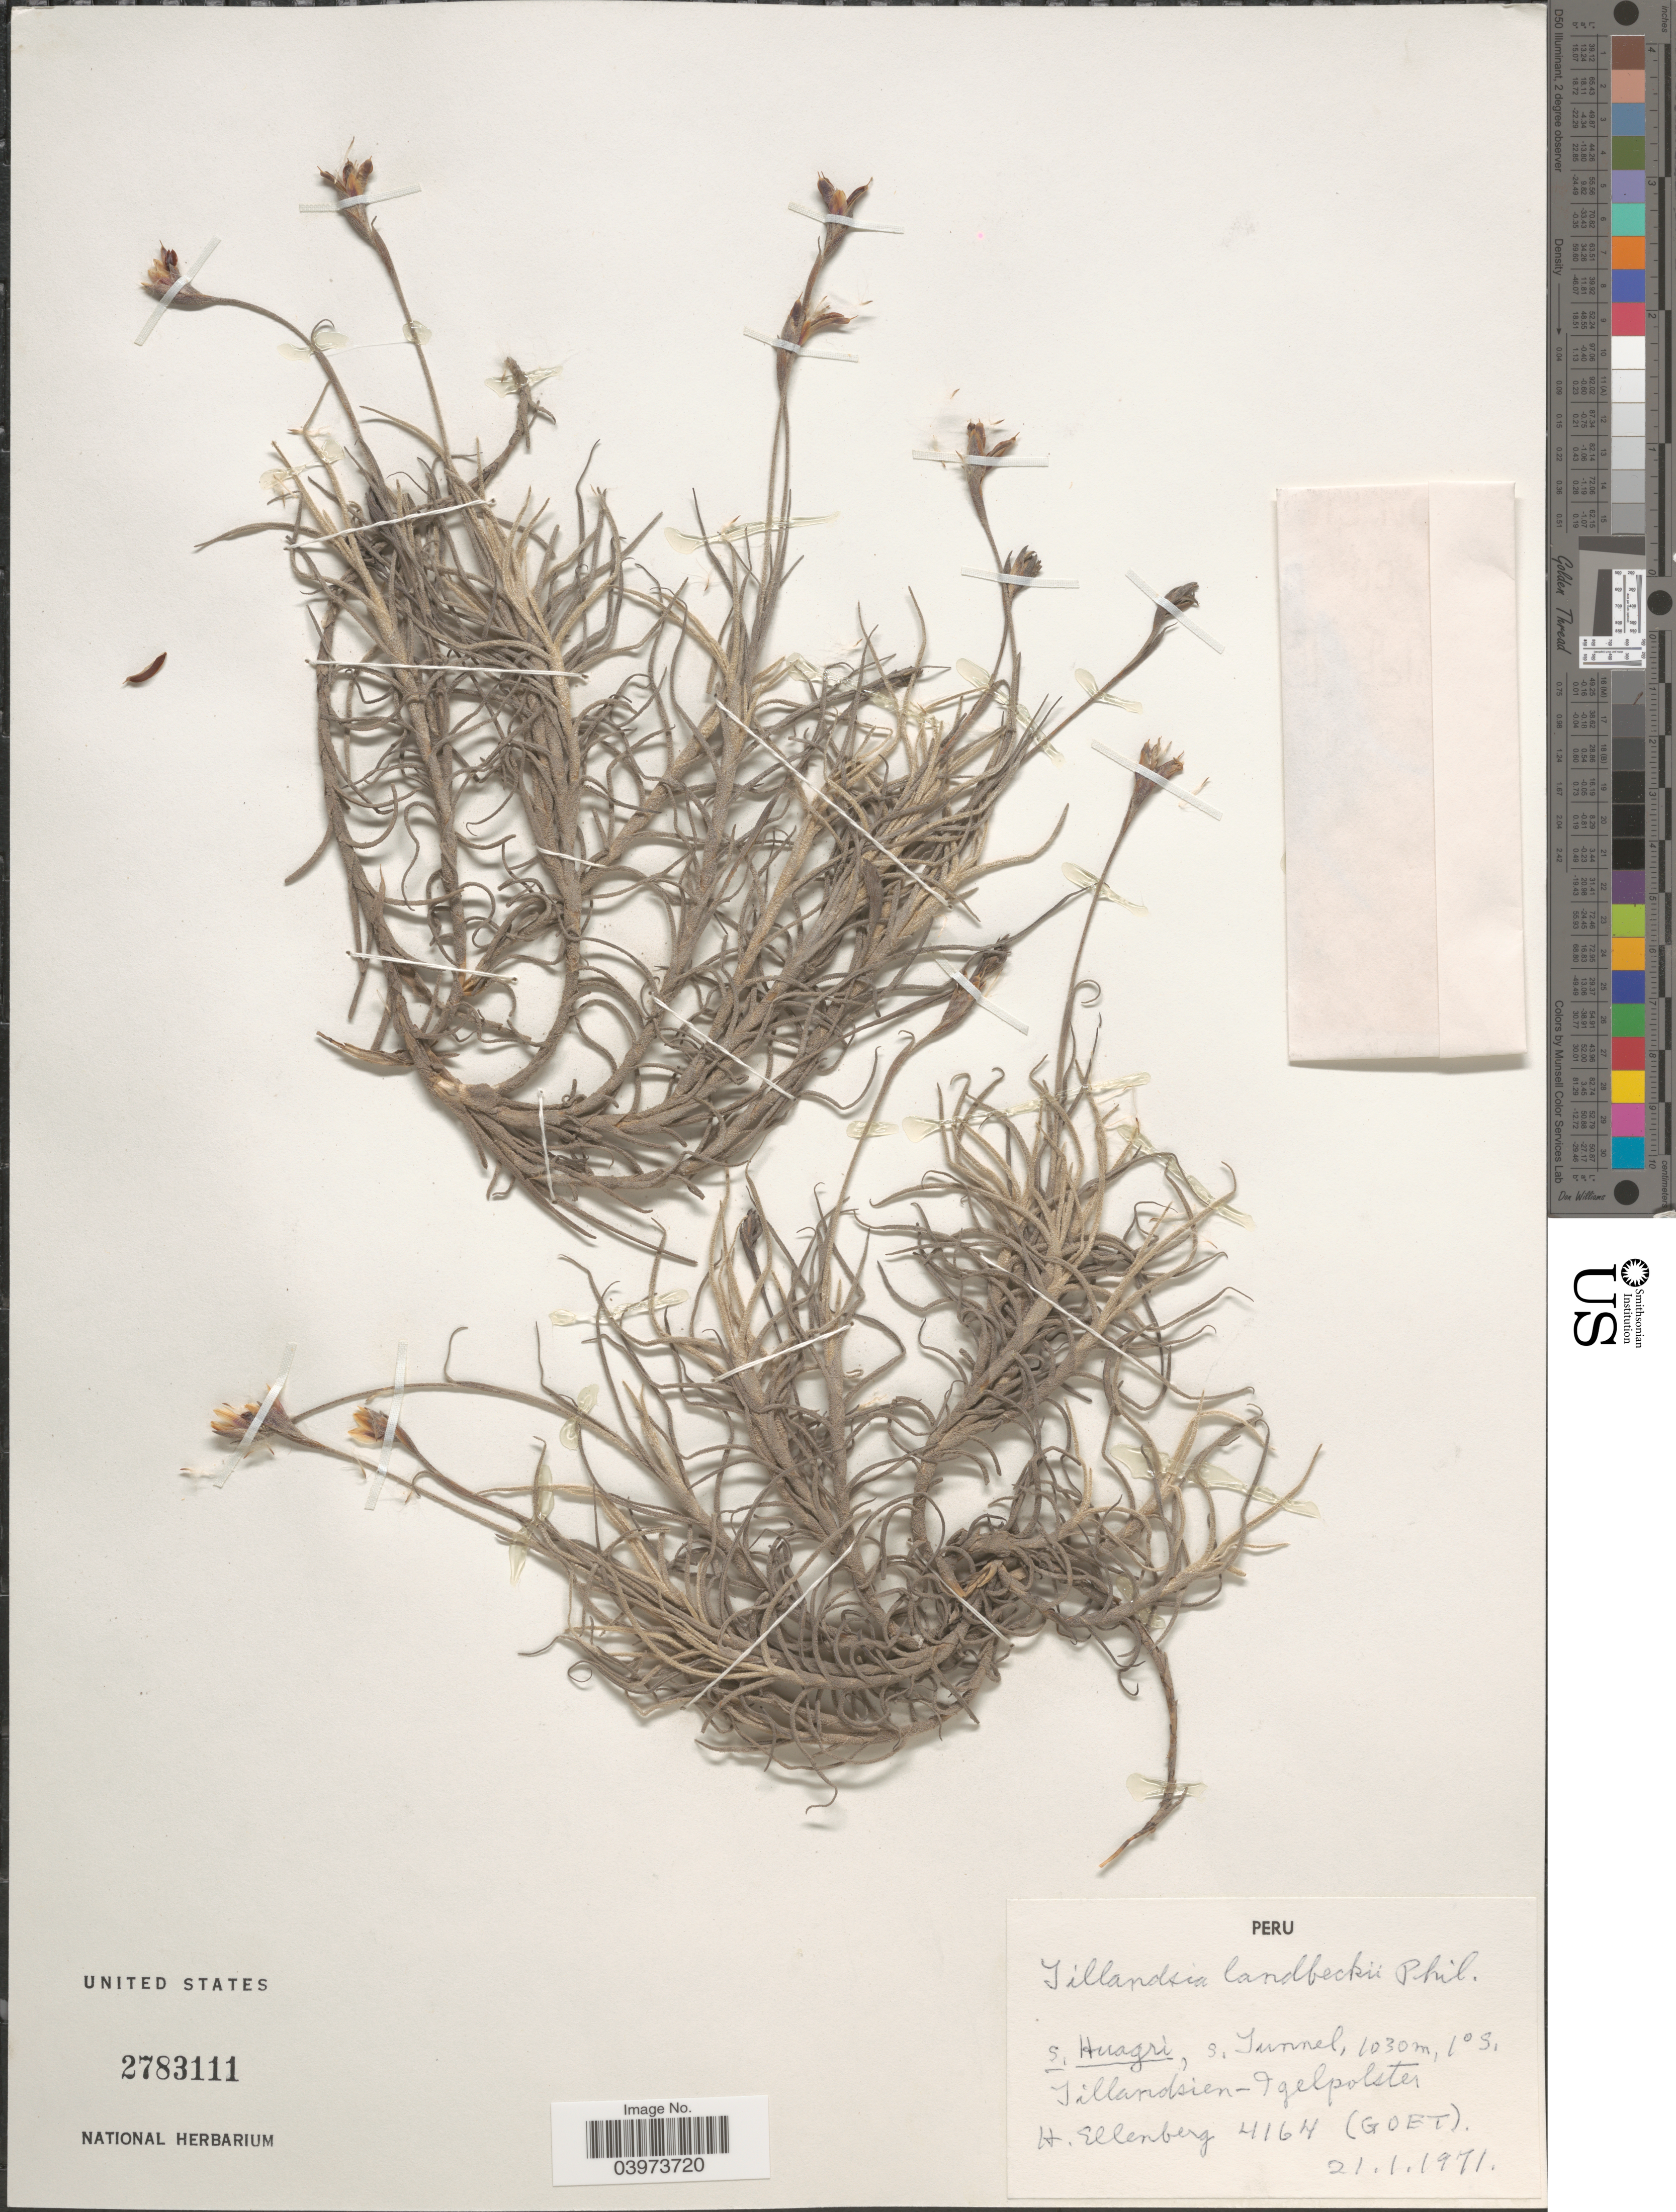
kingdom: Plantae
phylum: Tracheophyta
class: Liliopsida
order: Poales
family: Bromeliaceae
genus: Tillandsia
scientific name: Tillandsia landbeckii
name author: Phil.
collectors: H. Ellenberg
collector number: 4164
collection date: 1971-01-21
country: Peru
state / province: Arequipa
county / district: Islay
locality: S. Huagri, S. Tunnel.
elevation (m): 1030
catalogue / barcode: US 2783111